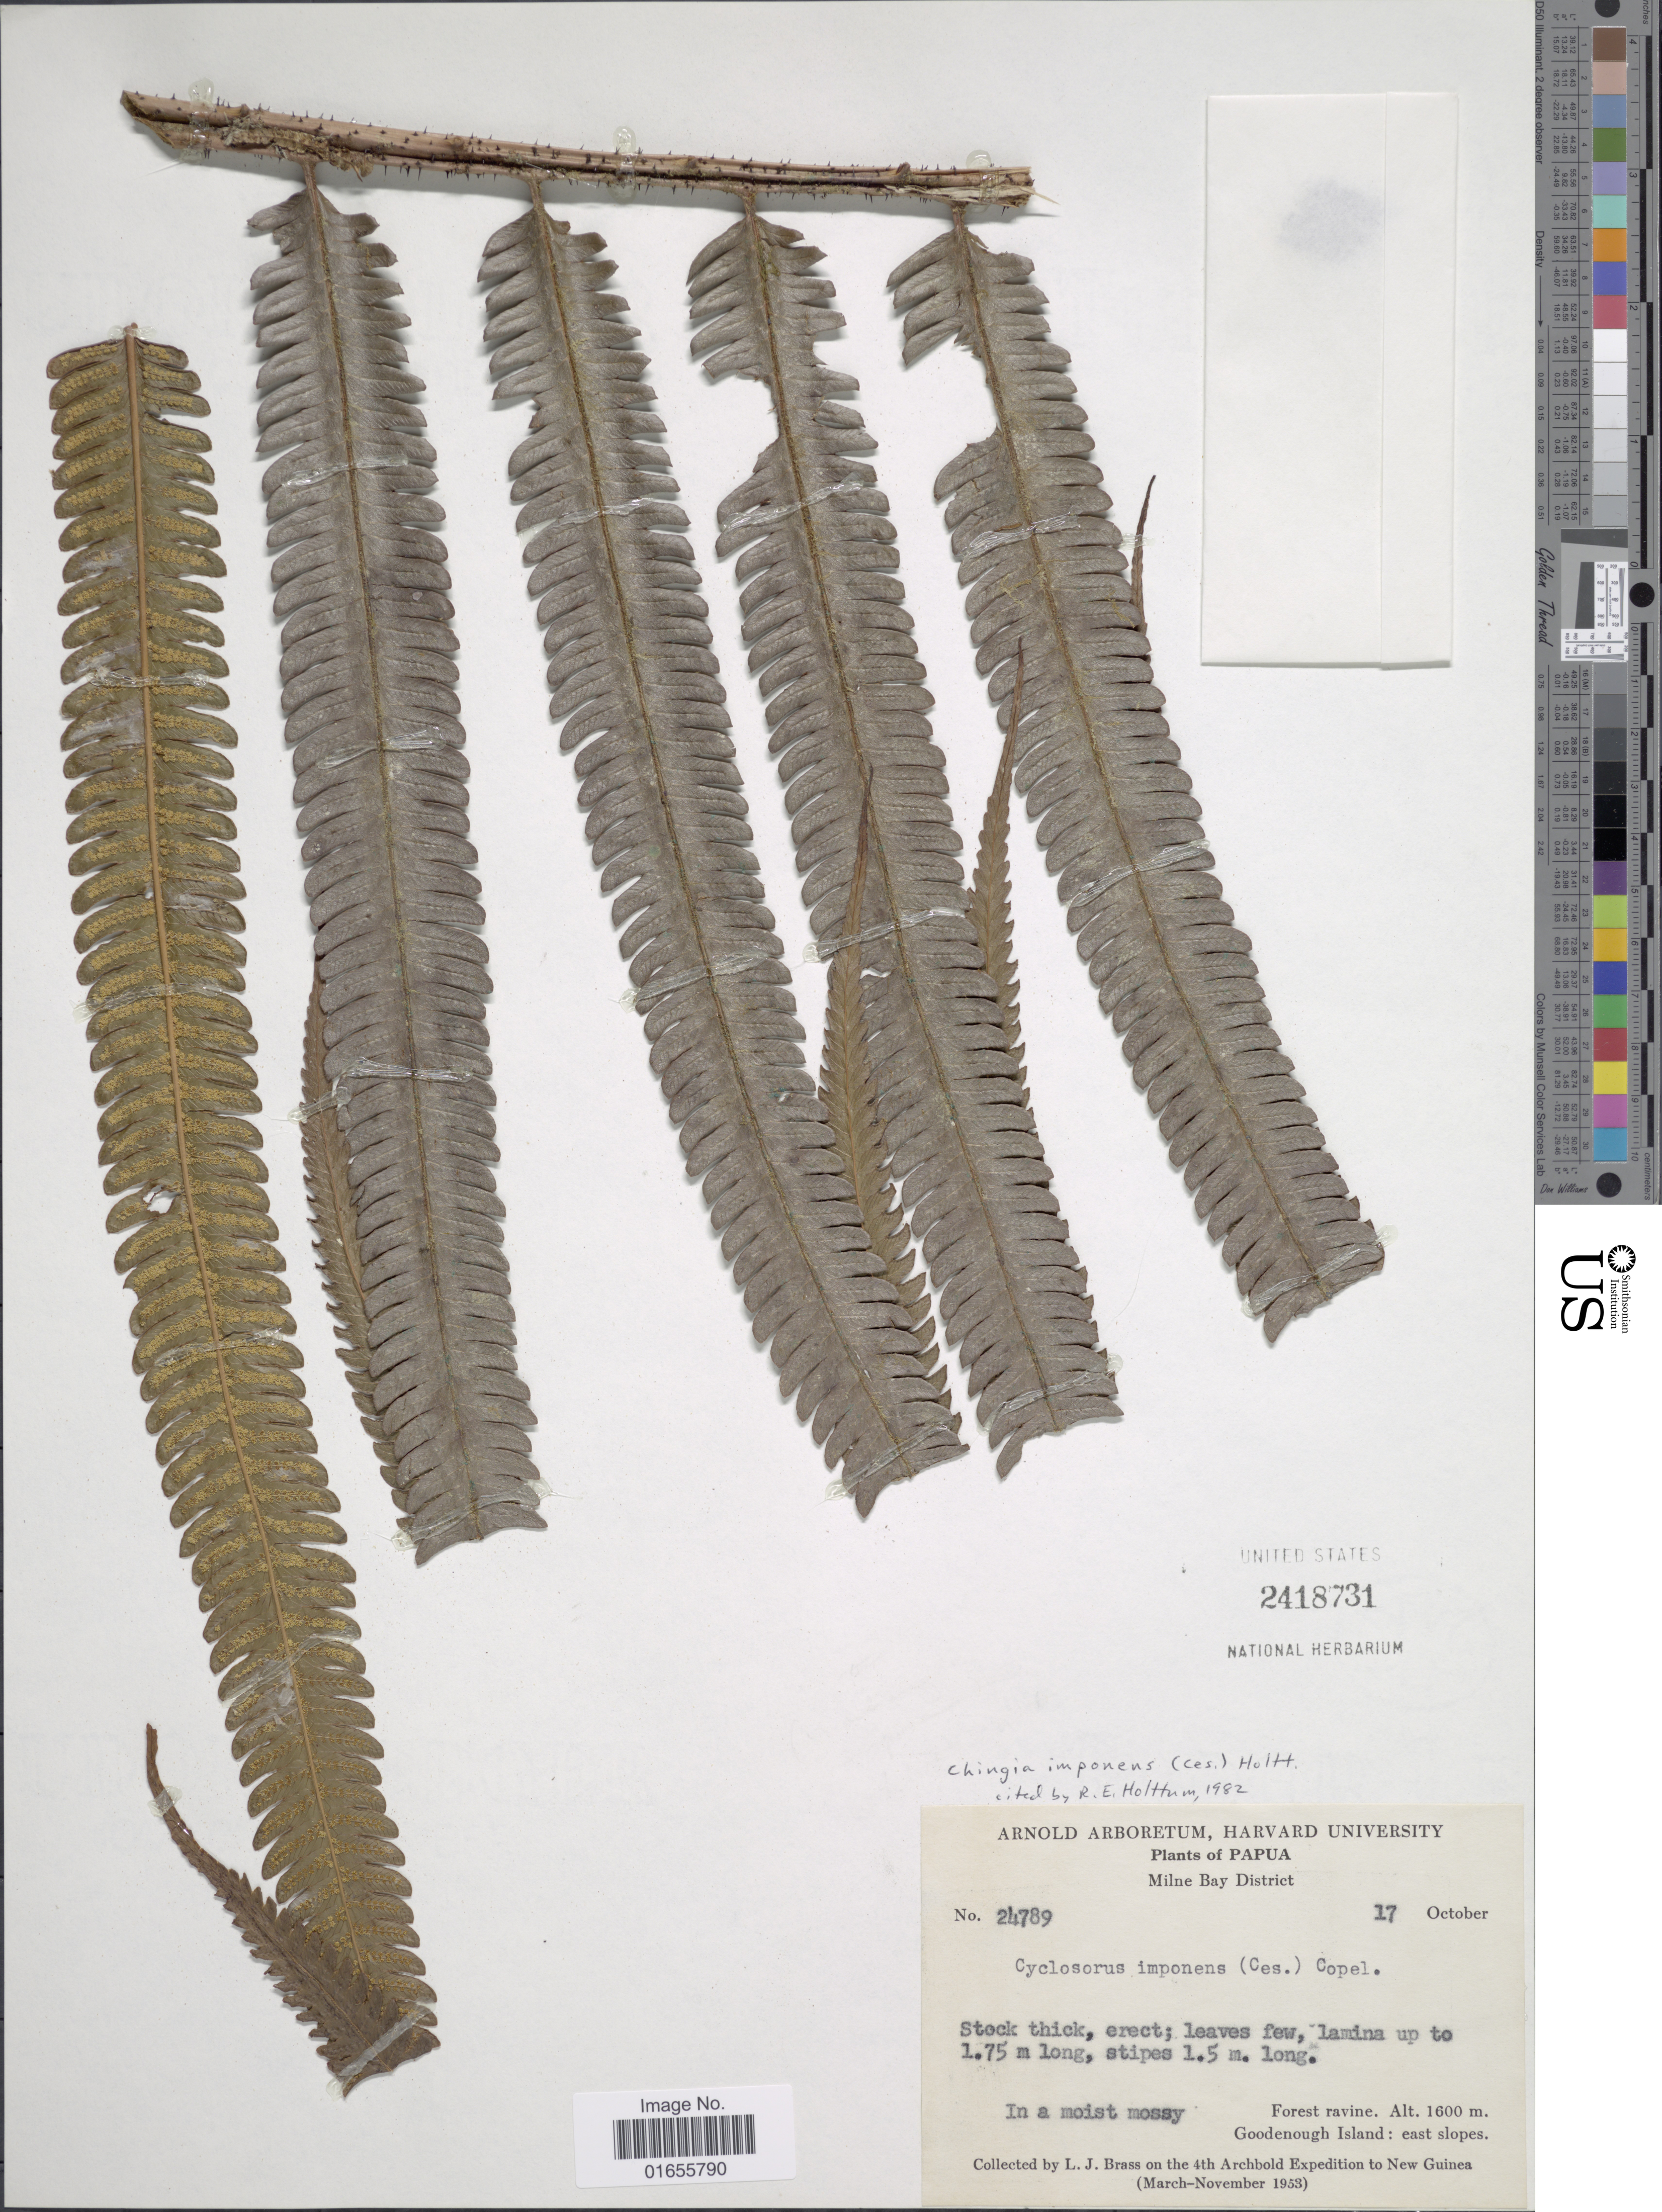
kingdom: Plantae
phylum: Tracheophyta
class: Polypodiopsida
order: Polypodiales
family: Thelypteridaceae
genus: Chingia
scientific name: Chingia imponens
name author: (Ces.) Holttum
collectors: L. J. Brass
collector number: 24789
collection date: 1953-10-17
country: Papua New Guinea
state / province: Milne Bay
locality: Milne Bay District, Forest ravine, Goodenough Island: east slopes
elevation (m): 1600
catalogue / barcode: US 2418731